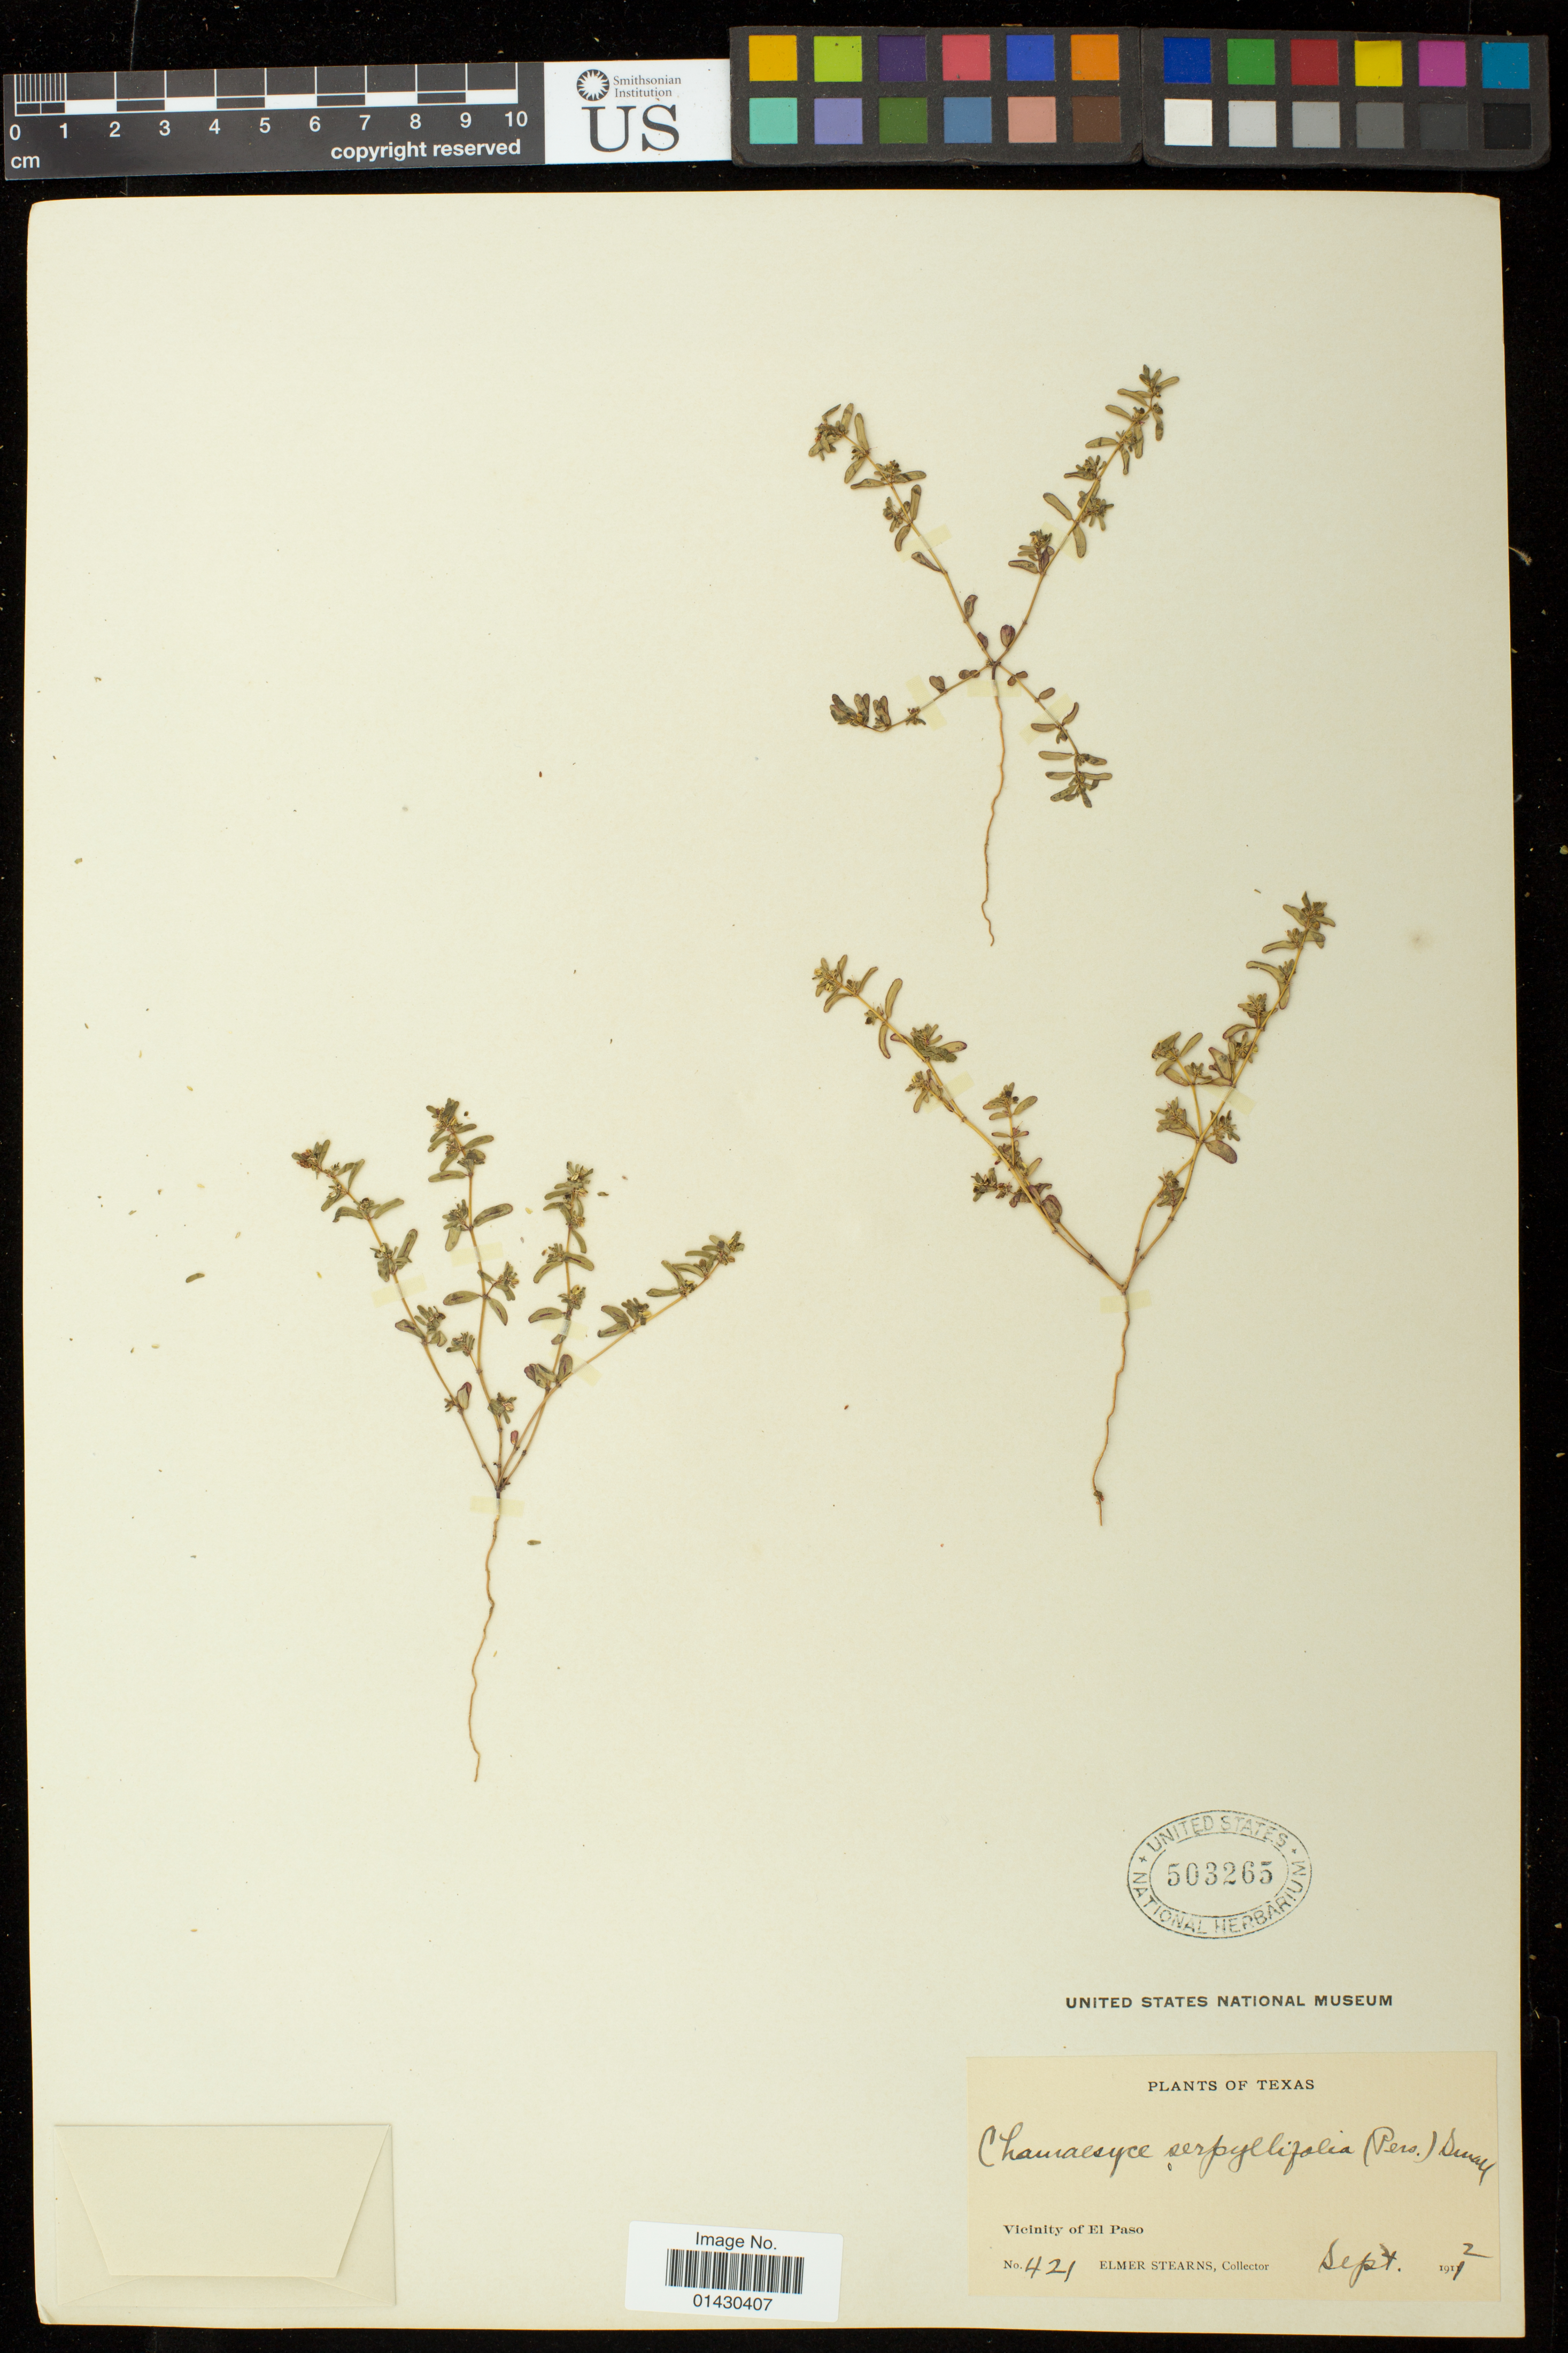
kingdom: Plantae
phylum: Tracheophyta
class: Magnoliopsida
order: Malpighiales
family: Euphorbiaceae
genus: Euphorbia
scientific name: Euphorbia serpillifolia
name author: Pers.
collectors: E. Stearns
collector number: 421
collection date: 1912-09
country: United States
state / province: Texas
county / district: El Paso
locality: Vicinity of El Paso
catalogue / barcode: US 503265